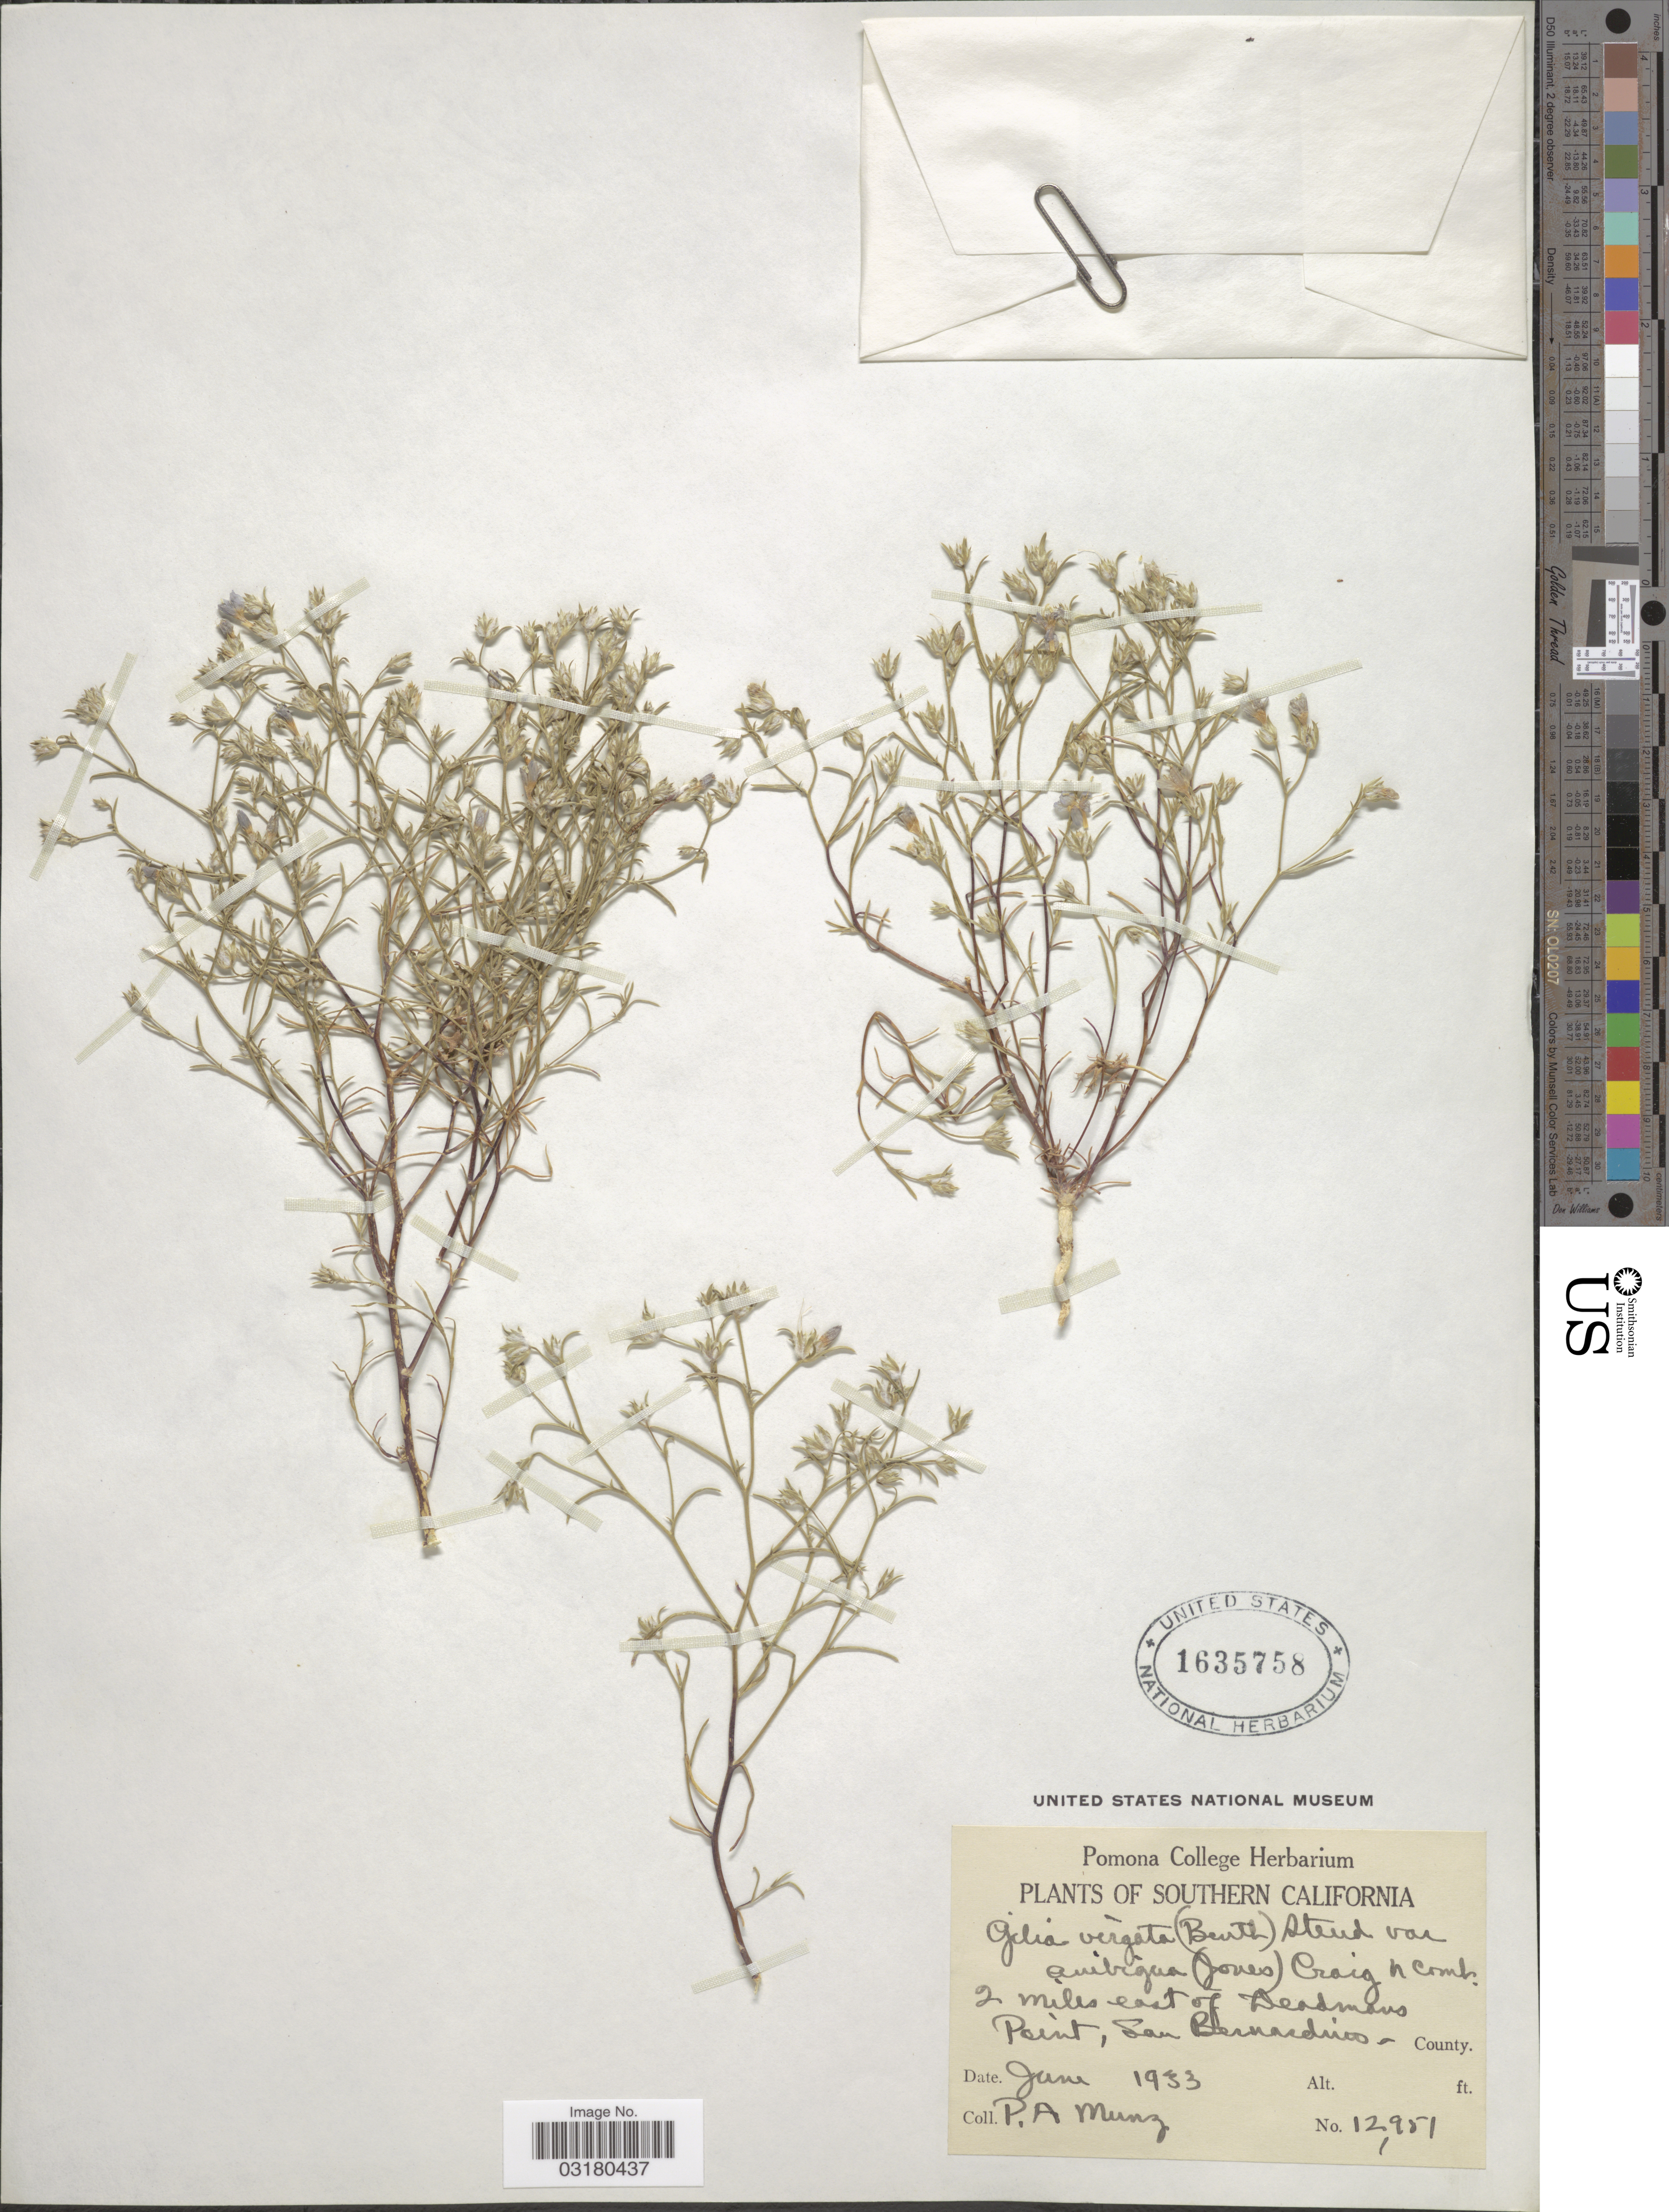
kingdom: Plantae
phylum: Tracheophyta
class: Magnoliopsida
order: Ericales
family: Polemoniaceae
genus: Eriastrum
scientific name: Eriastrum sapphirinum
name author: (Eastw.) H. Mason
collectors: P. A. Munz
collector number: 12951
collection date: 1933-06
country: United States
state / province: California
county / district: San Bernardino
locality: Southern California. 2 miles east of Deadmaus Point, San Bernardino County.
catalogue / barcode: US 1635758